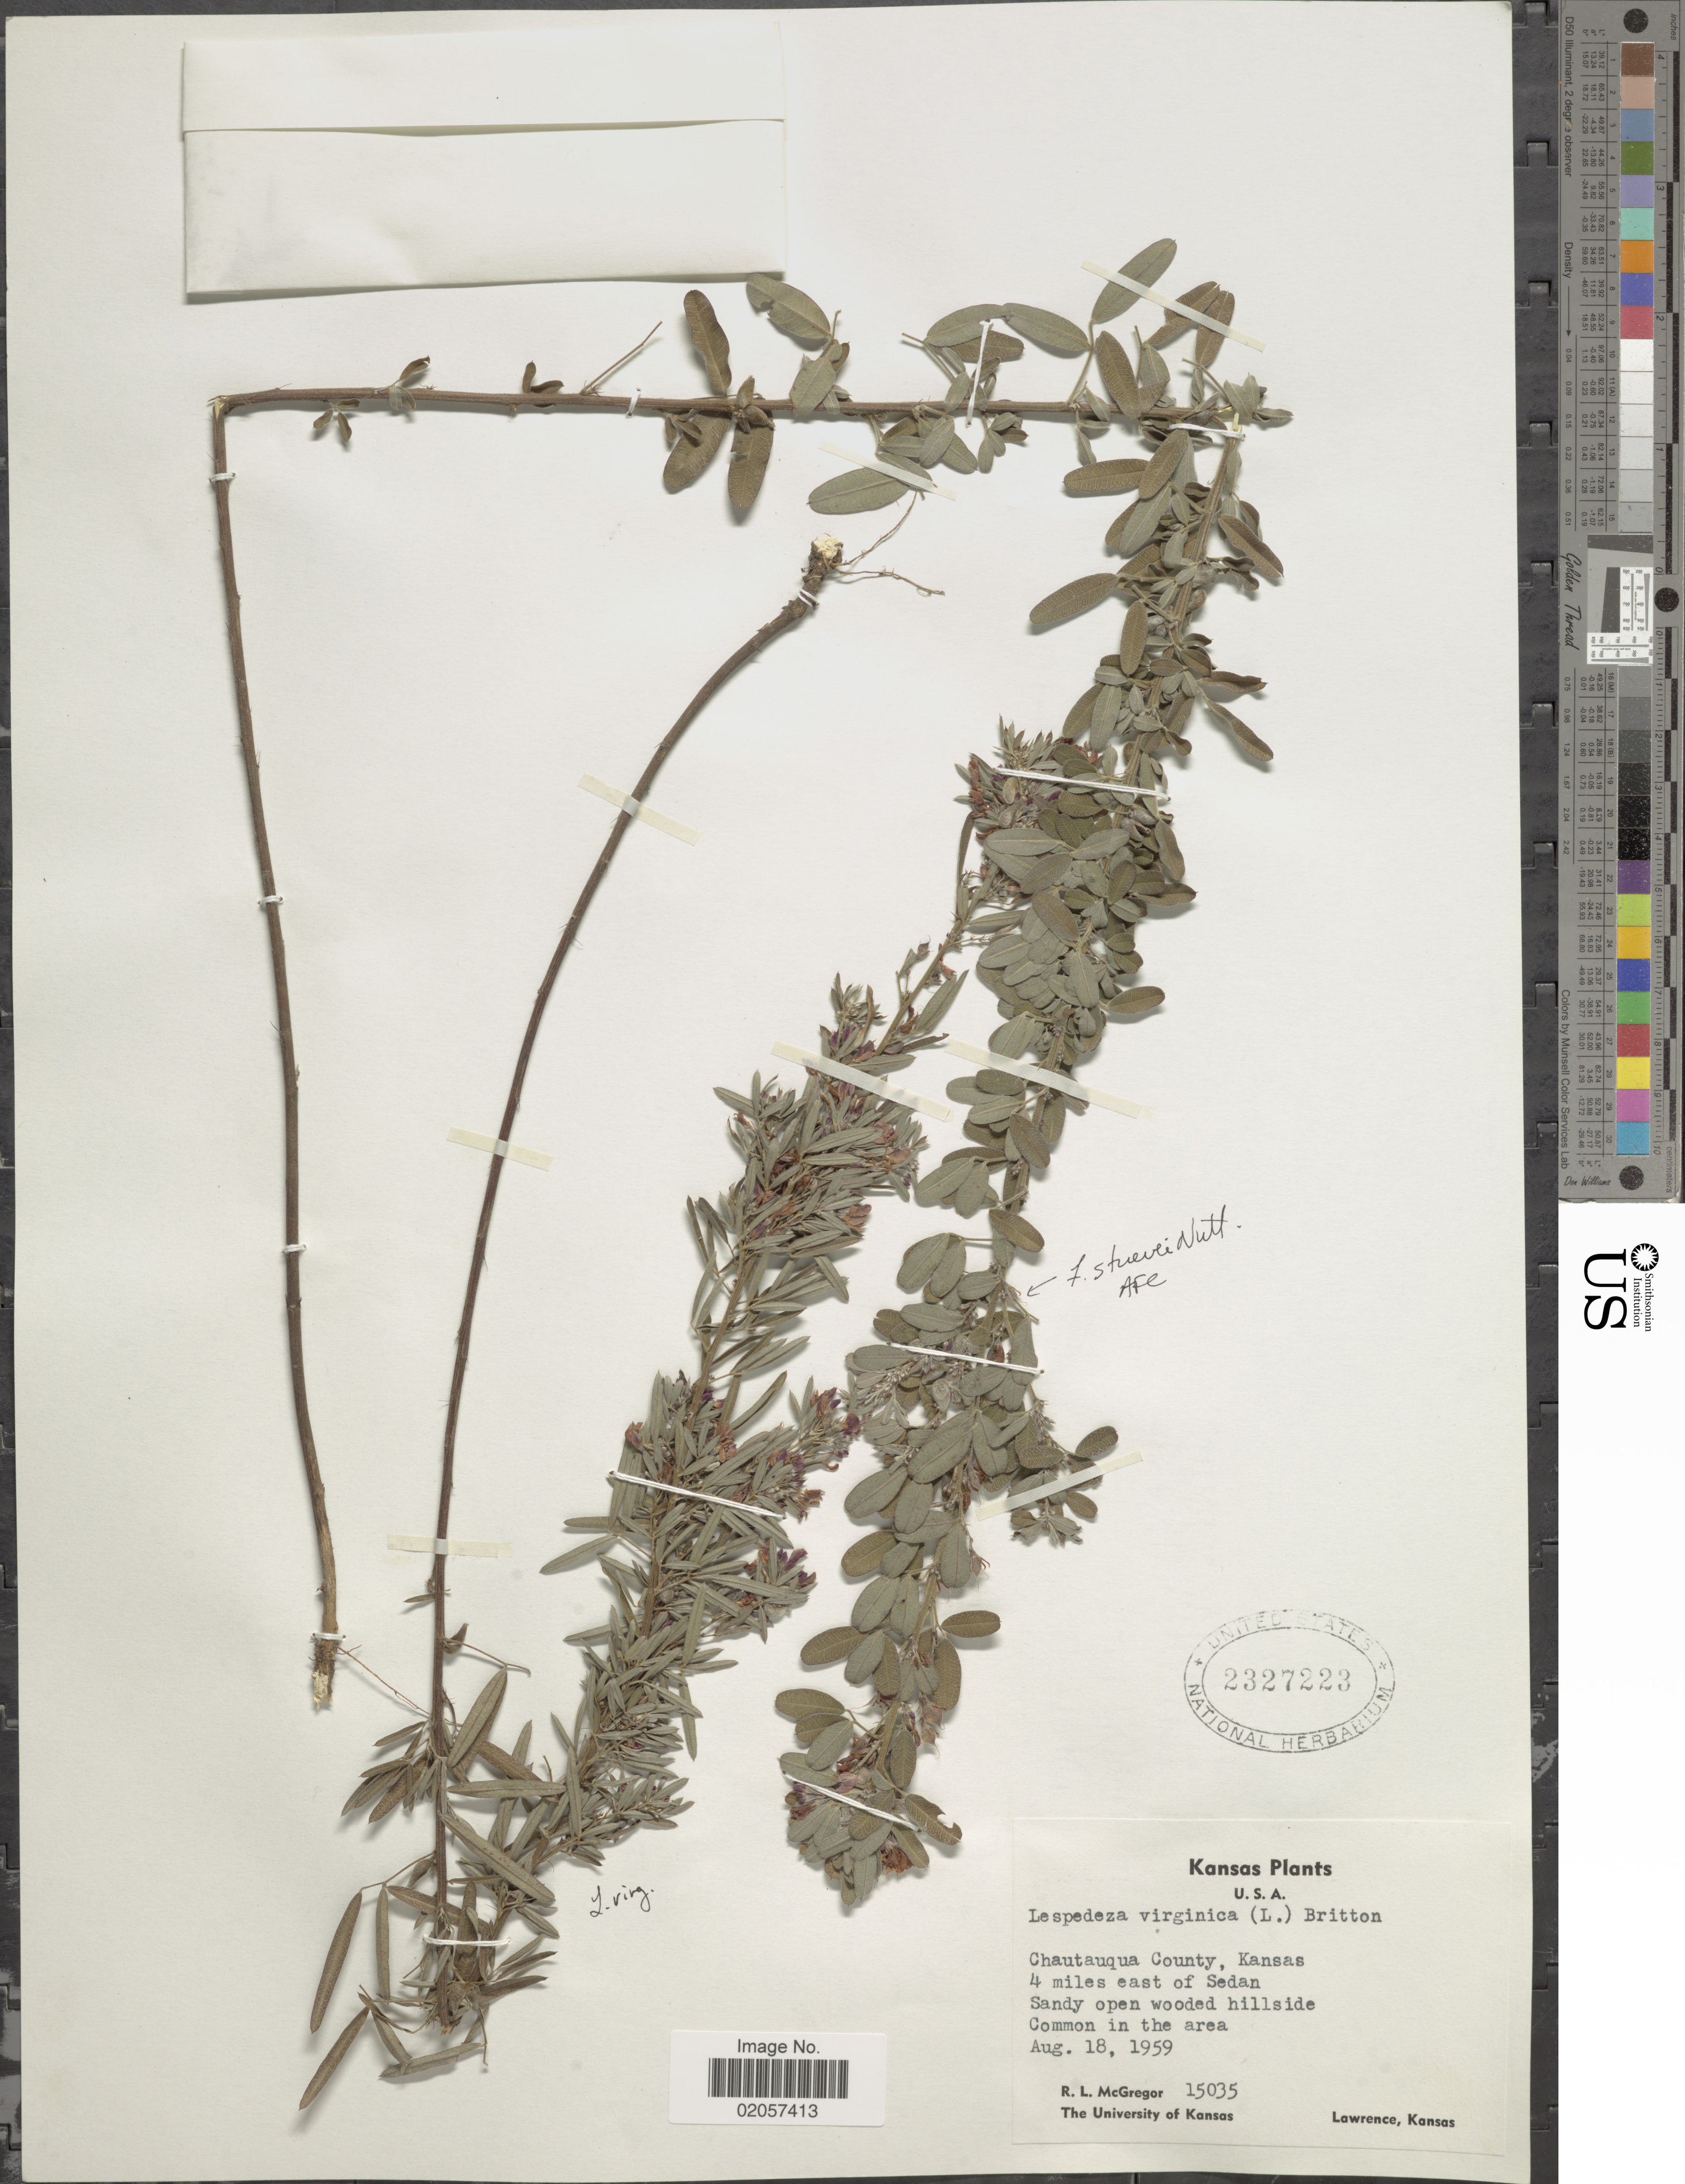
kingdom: Plantae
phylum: Tracheophyta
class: Magnoliopsida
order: Fabales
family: Fabaceae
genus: Lespedeza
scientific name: Lespedeza virginica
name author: (L.) Britton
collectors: R. McGregor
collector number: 15035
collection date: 1959-08-18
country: United States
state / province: Kansas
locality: Kansas, Chautauqua County, Kansas, 4 miles east of Sedan.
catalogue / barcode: US 2327223